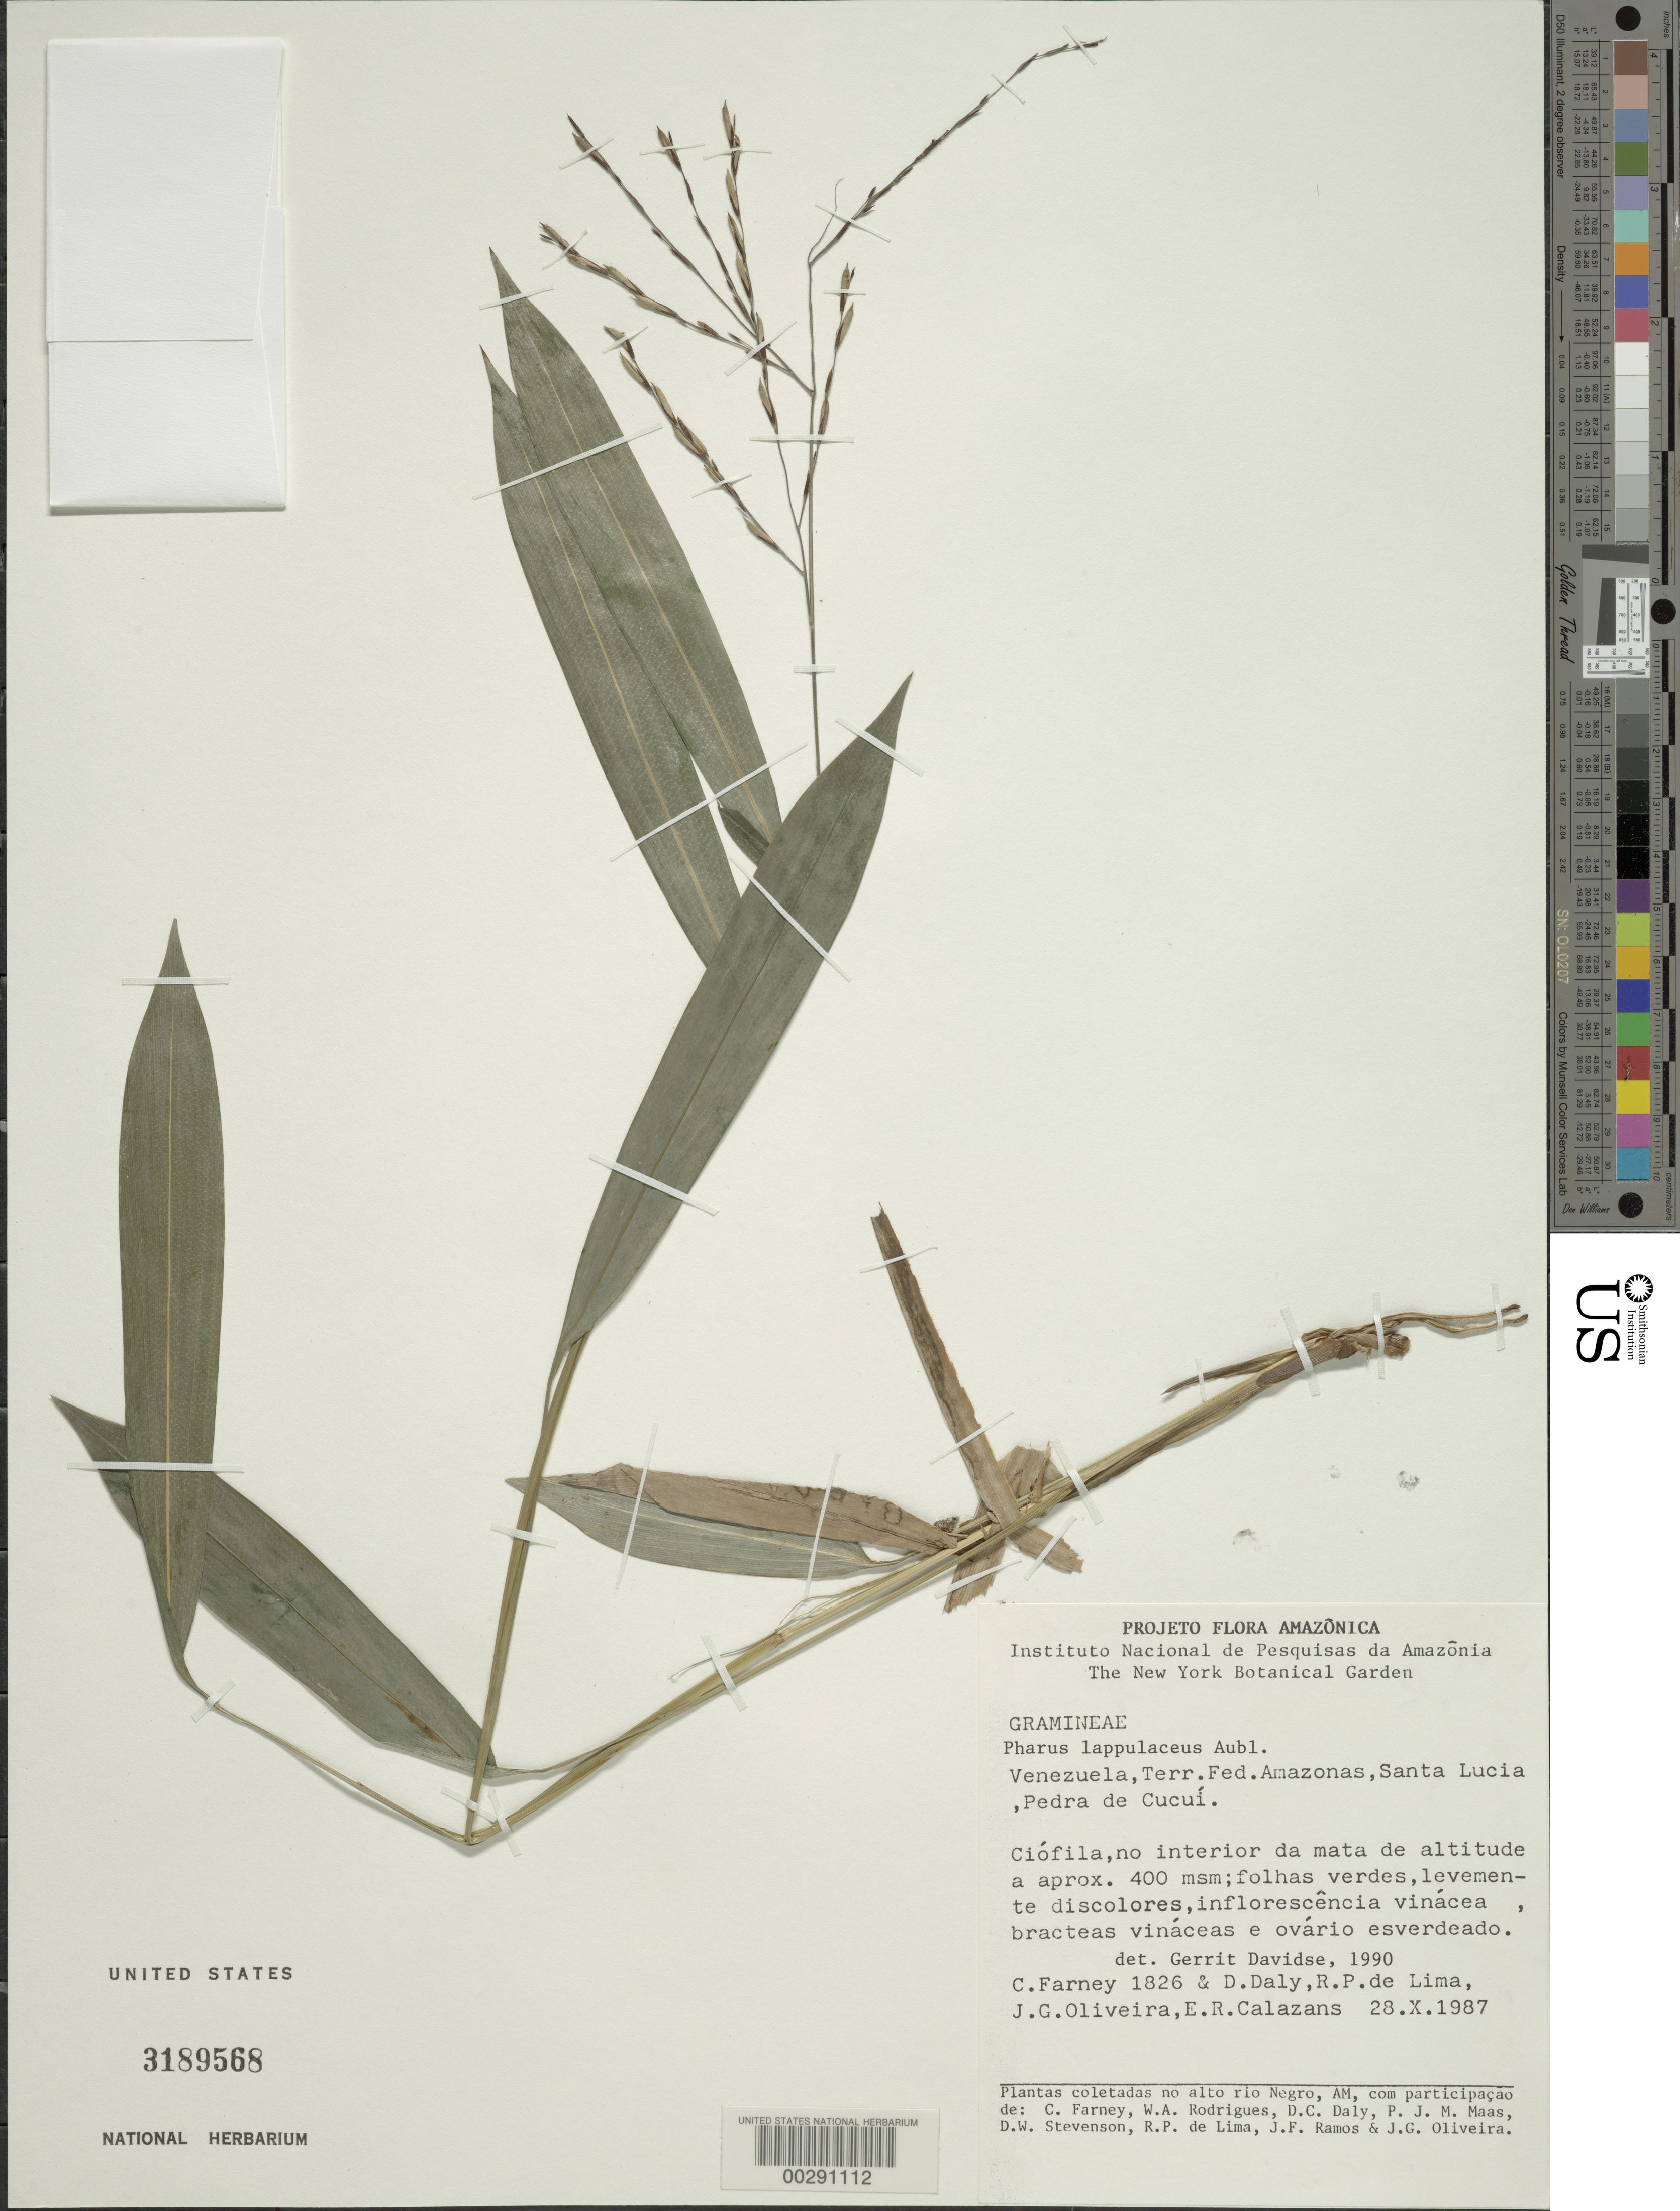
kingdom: Plantae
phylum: Tracheophyta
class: Liliopsida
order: Poales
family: Poaceae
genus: Pharus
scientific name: Pharus lappulaceus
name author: Aubl.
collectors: C. Farney, D. C. Daly, R. P. Lima, J. G. Oliveira & E. R.Calazans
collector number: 1826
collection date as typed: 28 Oct 1987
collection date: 1987-10-28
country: Venezuela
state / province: Amazonas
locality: Santa Lucia, Pedra de Cucui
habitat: Forest interior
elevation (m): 400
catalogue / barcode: US 3189568